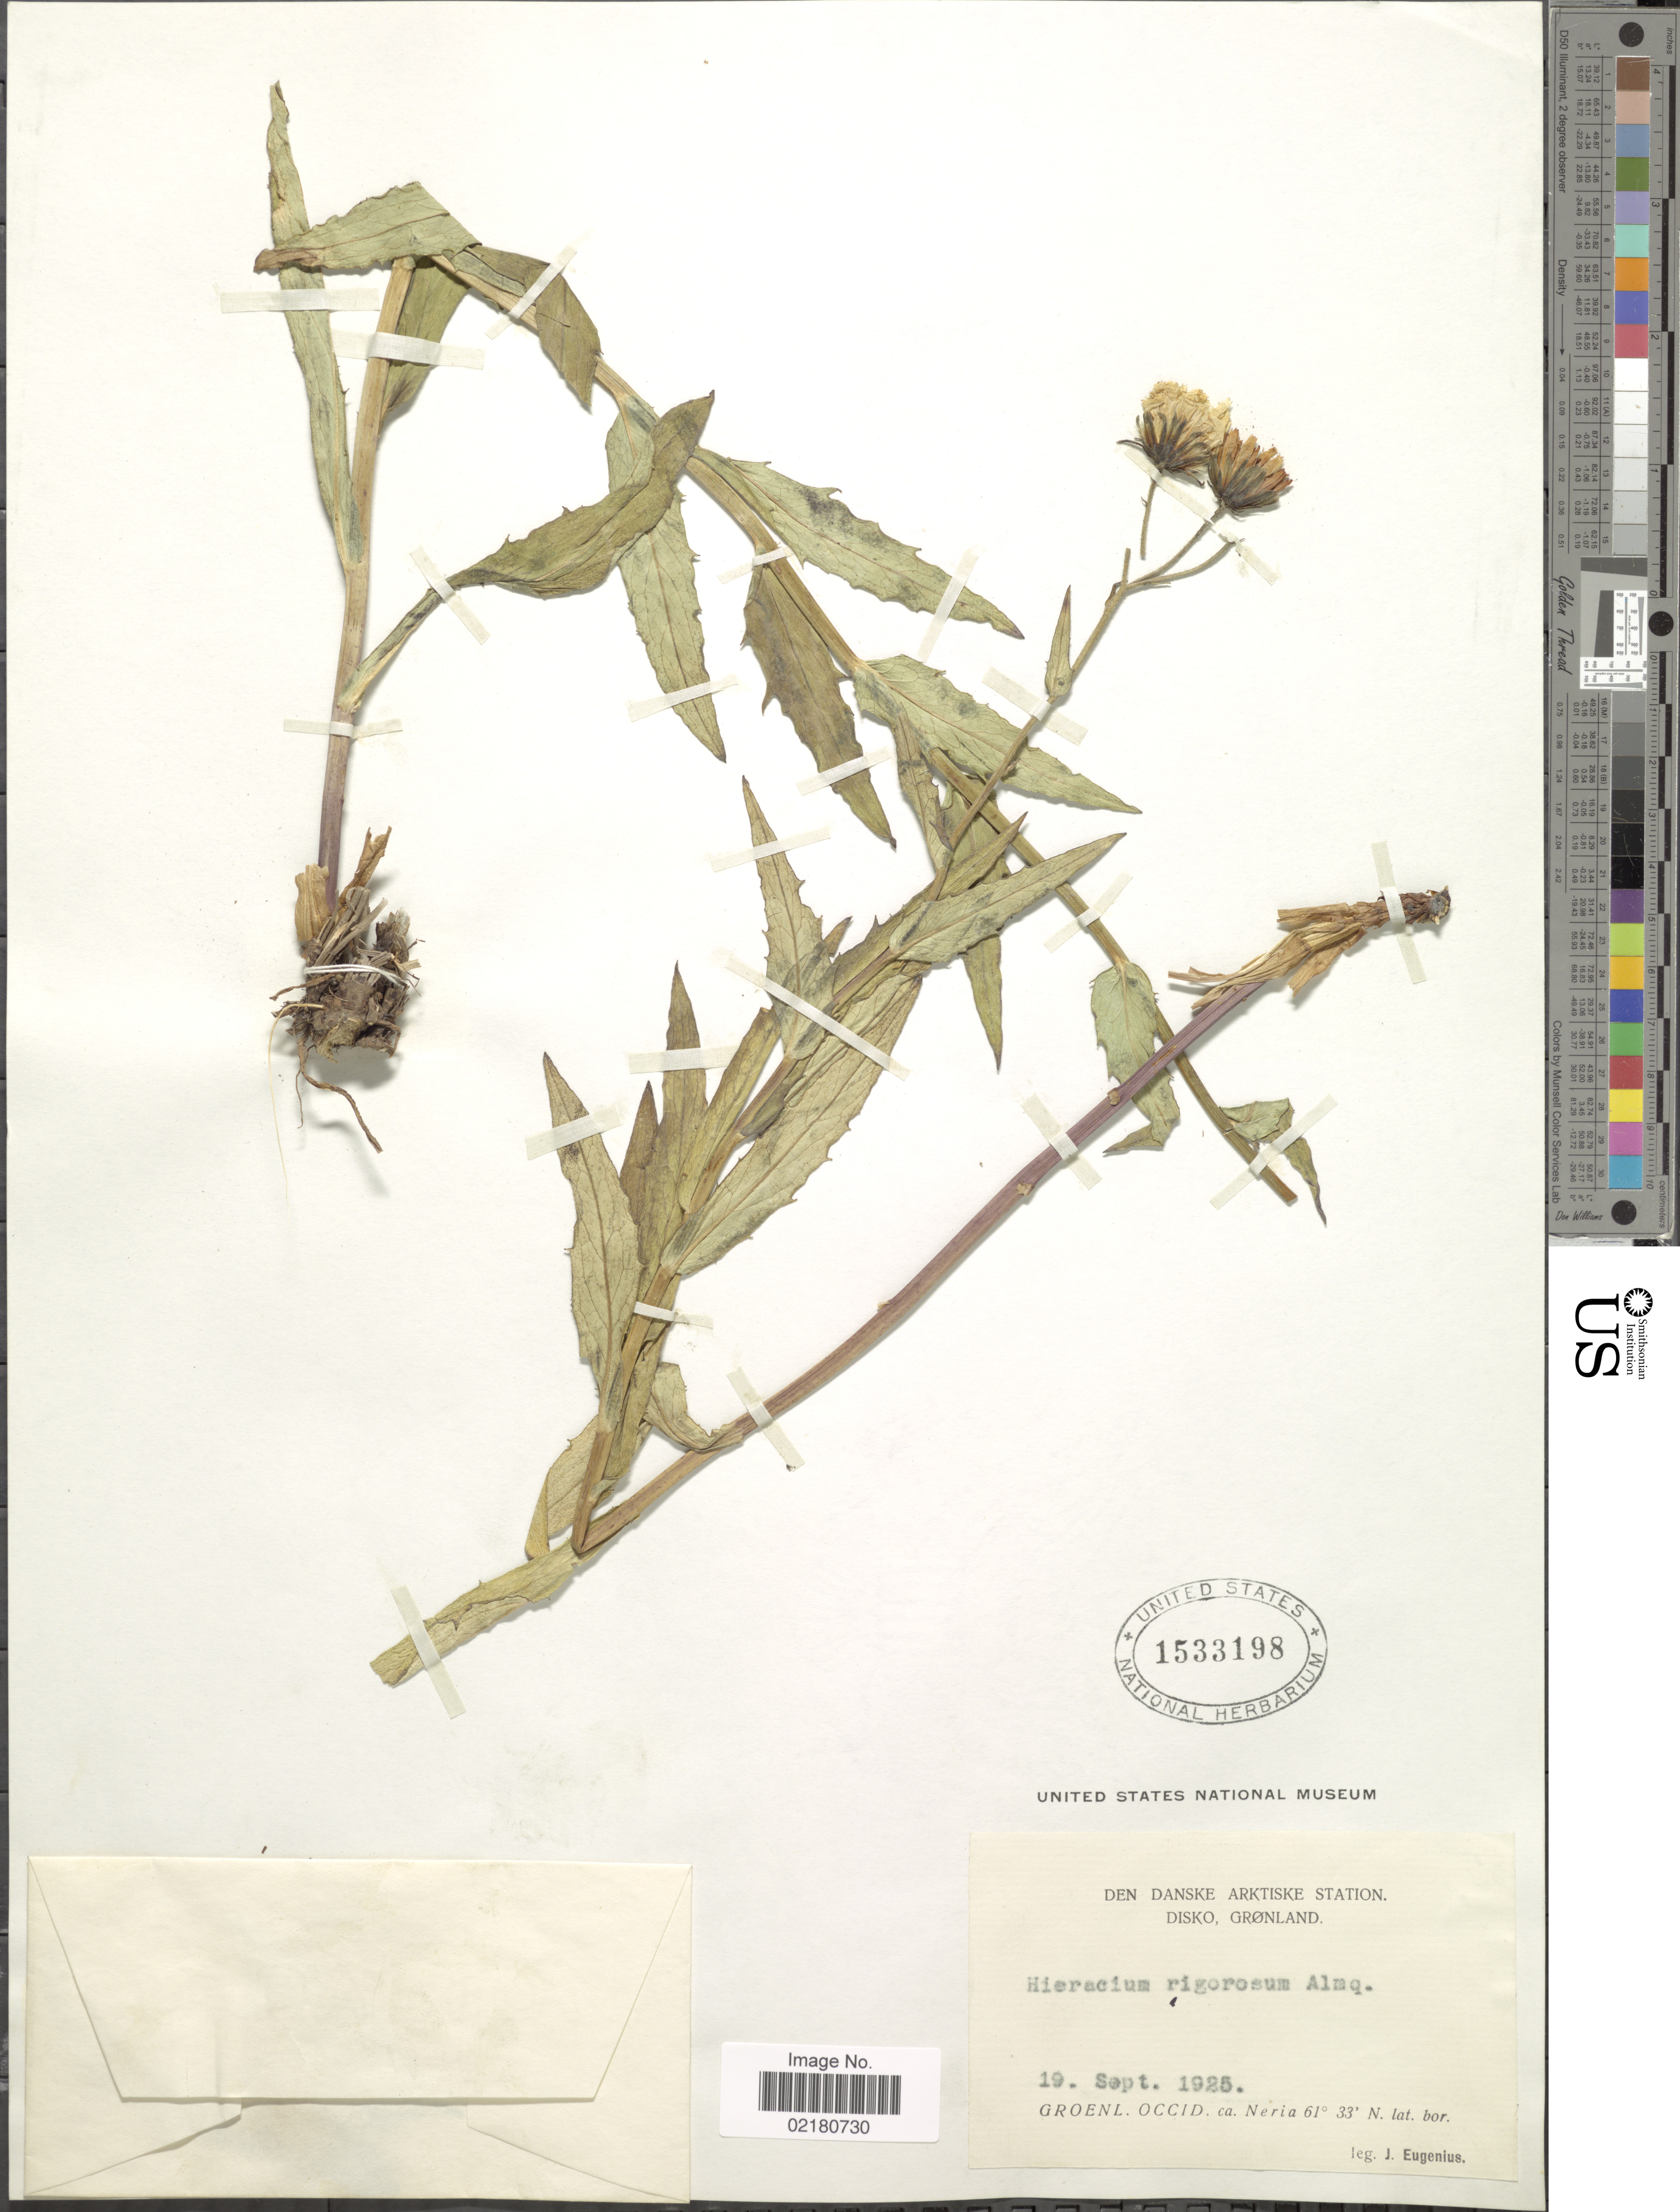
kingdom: Plantae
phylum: Tracheophyta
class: Magnoliopsida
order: Asterales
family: Asteraceae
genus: Hieracium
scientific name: Hieracium umbellatum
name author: L.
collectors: J. Eugenius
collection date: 1925-09-19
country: Greenland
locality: Disko, Groenl. Occid. ca. Neria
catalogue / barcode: US 1533198